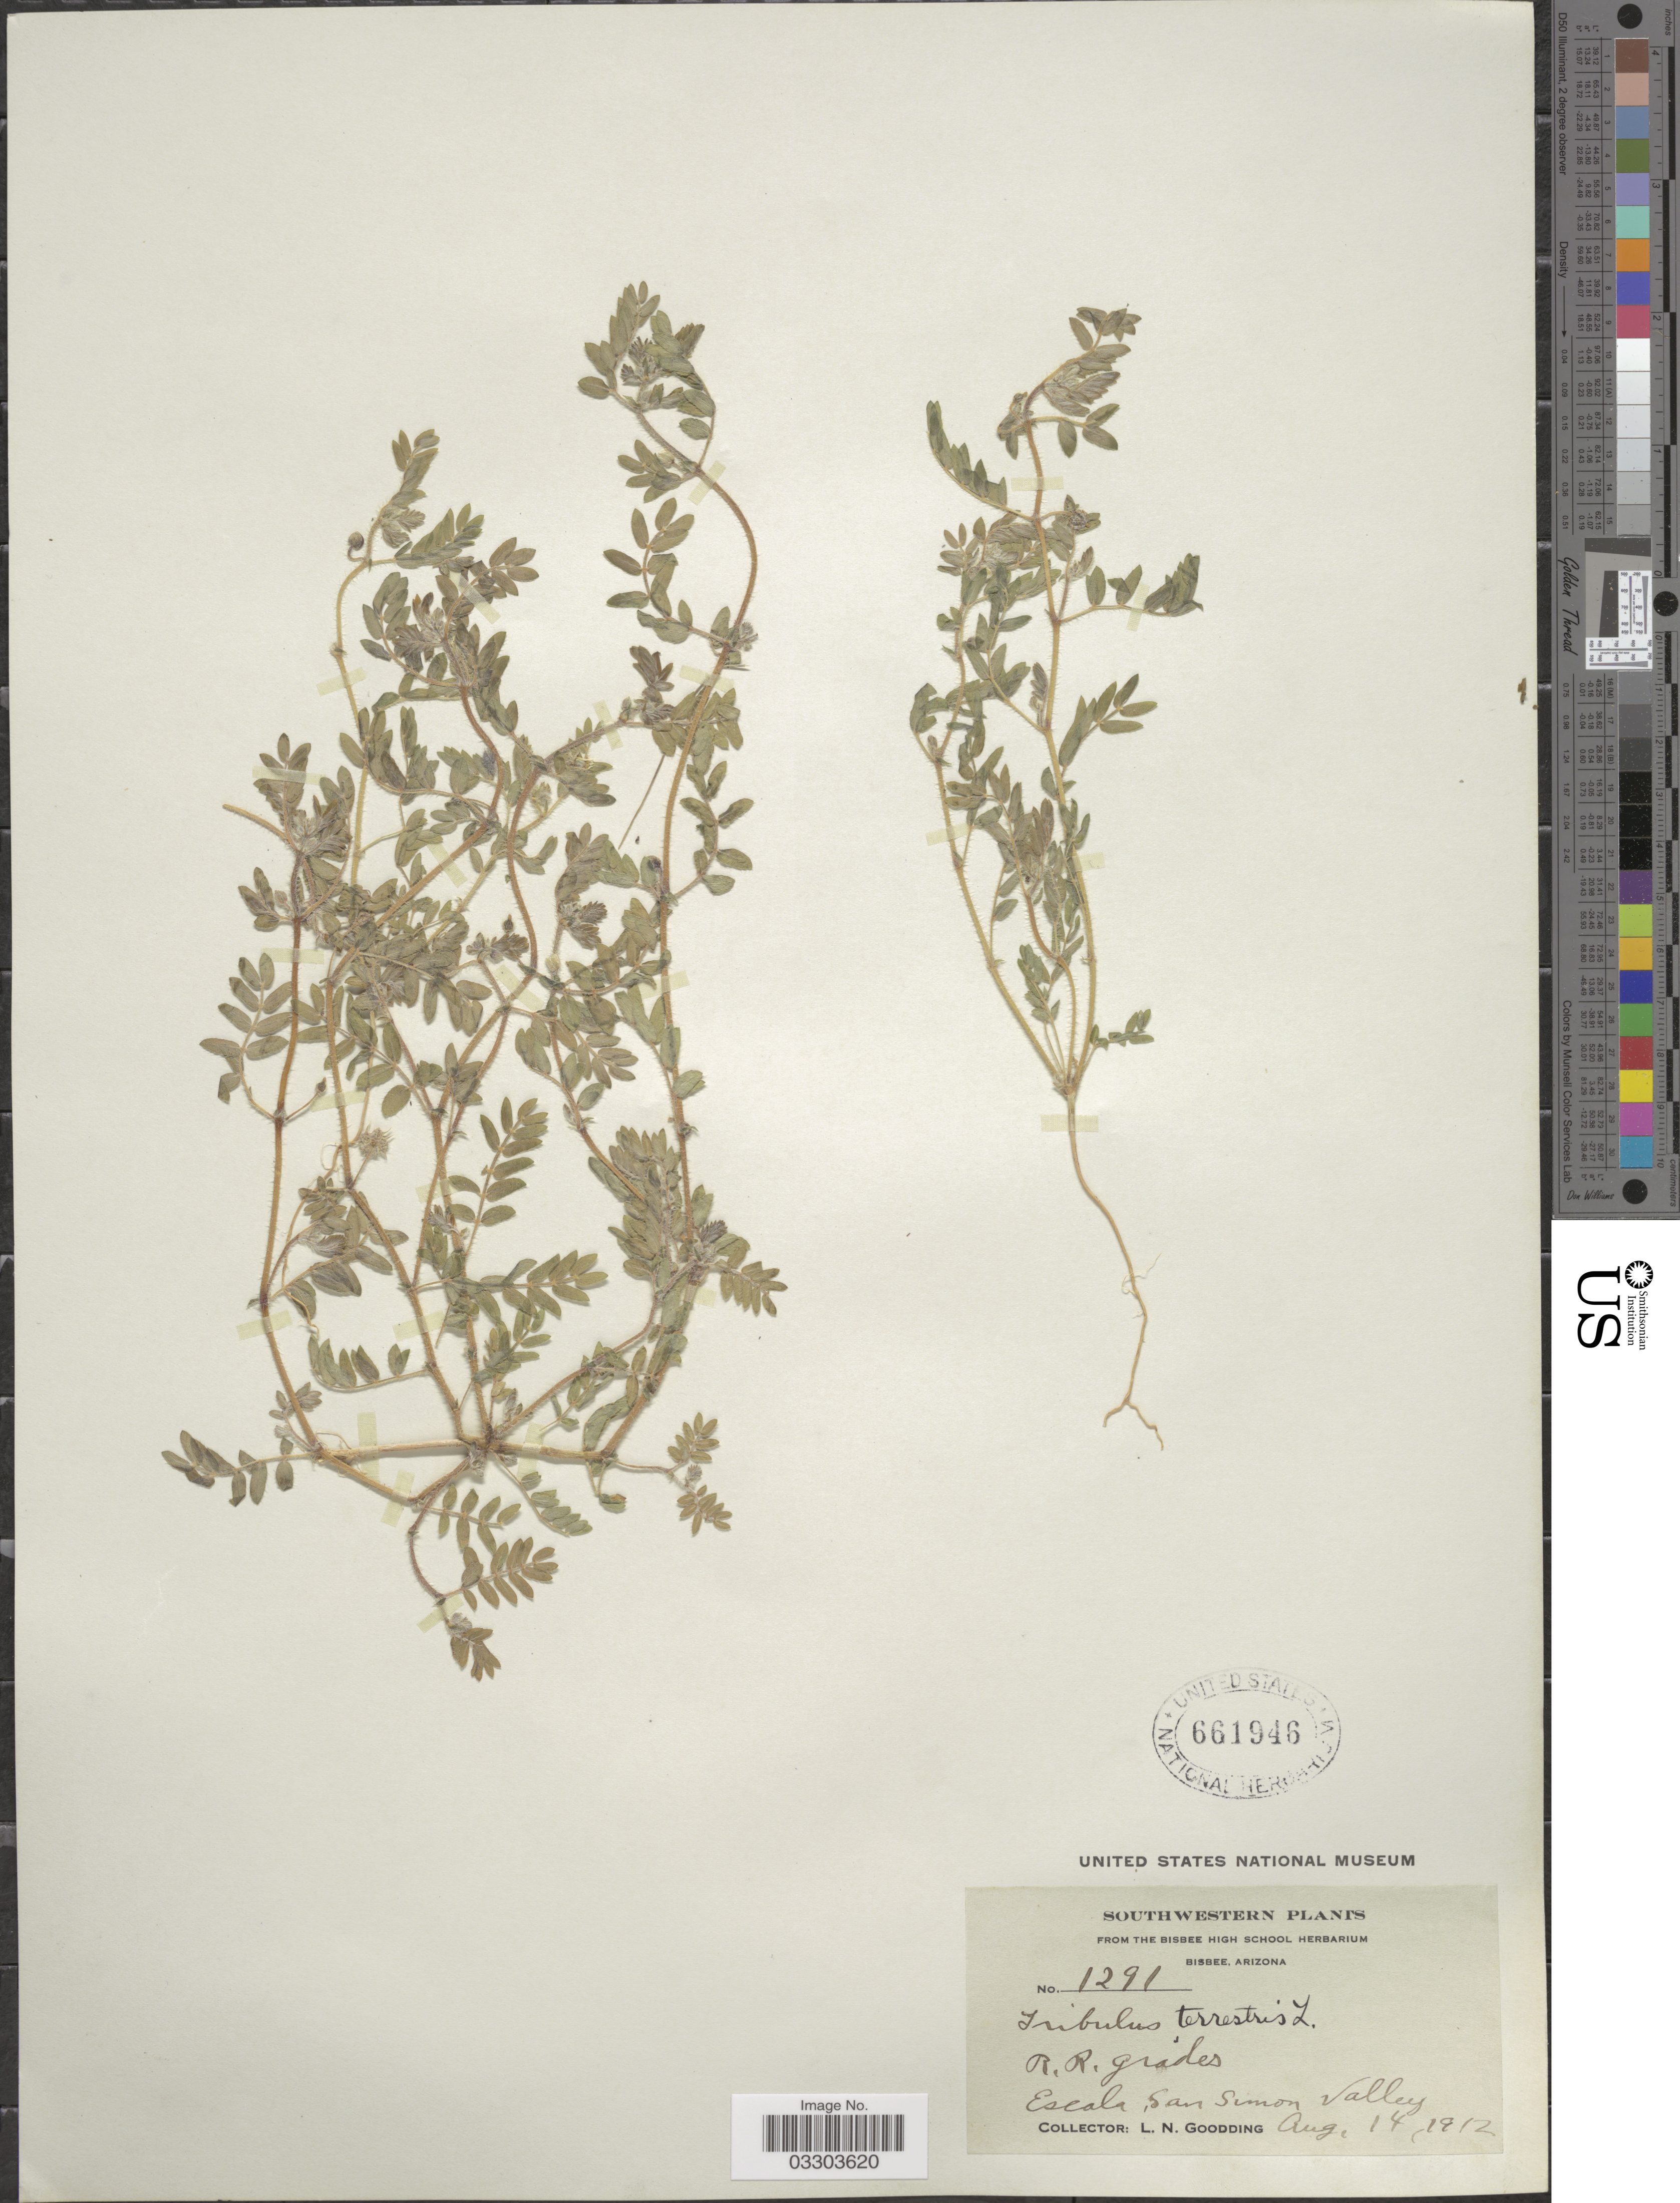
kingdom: Plantae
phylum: Tracheophyta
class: Magnoliopsida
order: Zygophyllales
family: Zygophyllaceae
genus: Tribulus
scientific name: Tribulus terrestris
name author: L.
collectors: L. N. Goodding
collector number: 1291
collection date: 1912-08-14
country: United States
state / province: Arizona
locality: Southwestern. R. R. grades. Escala, San Simon Valley.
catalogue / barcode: US 661946